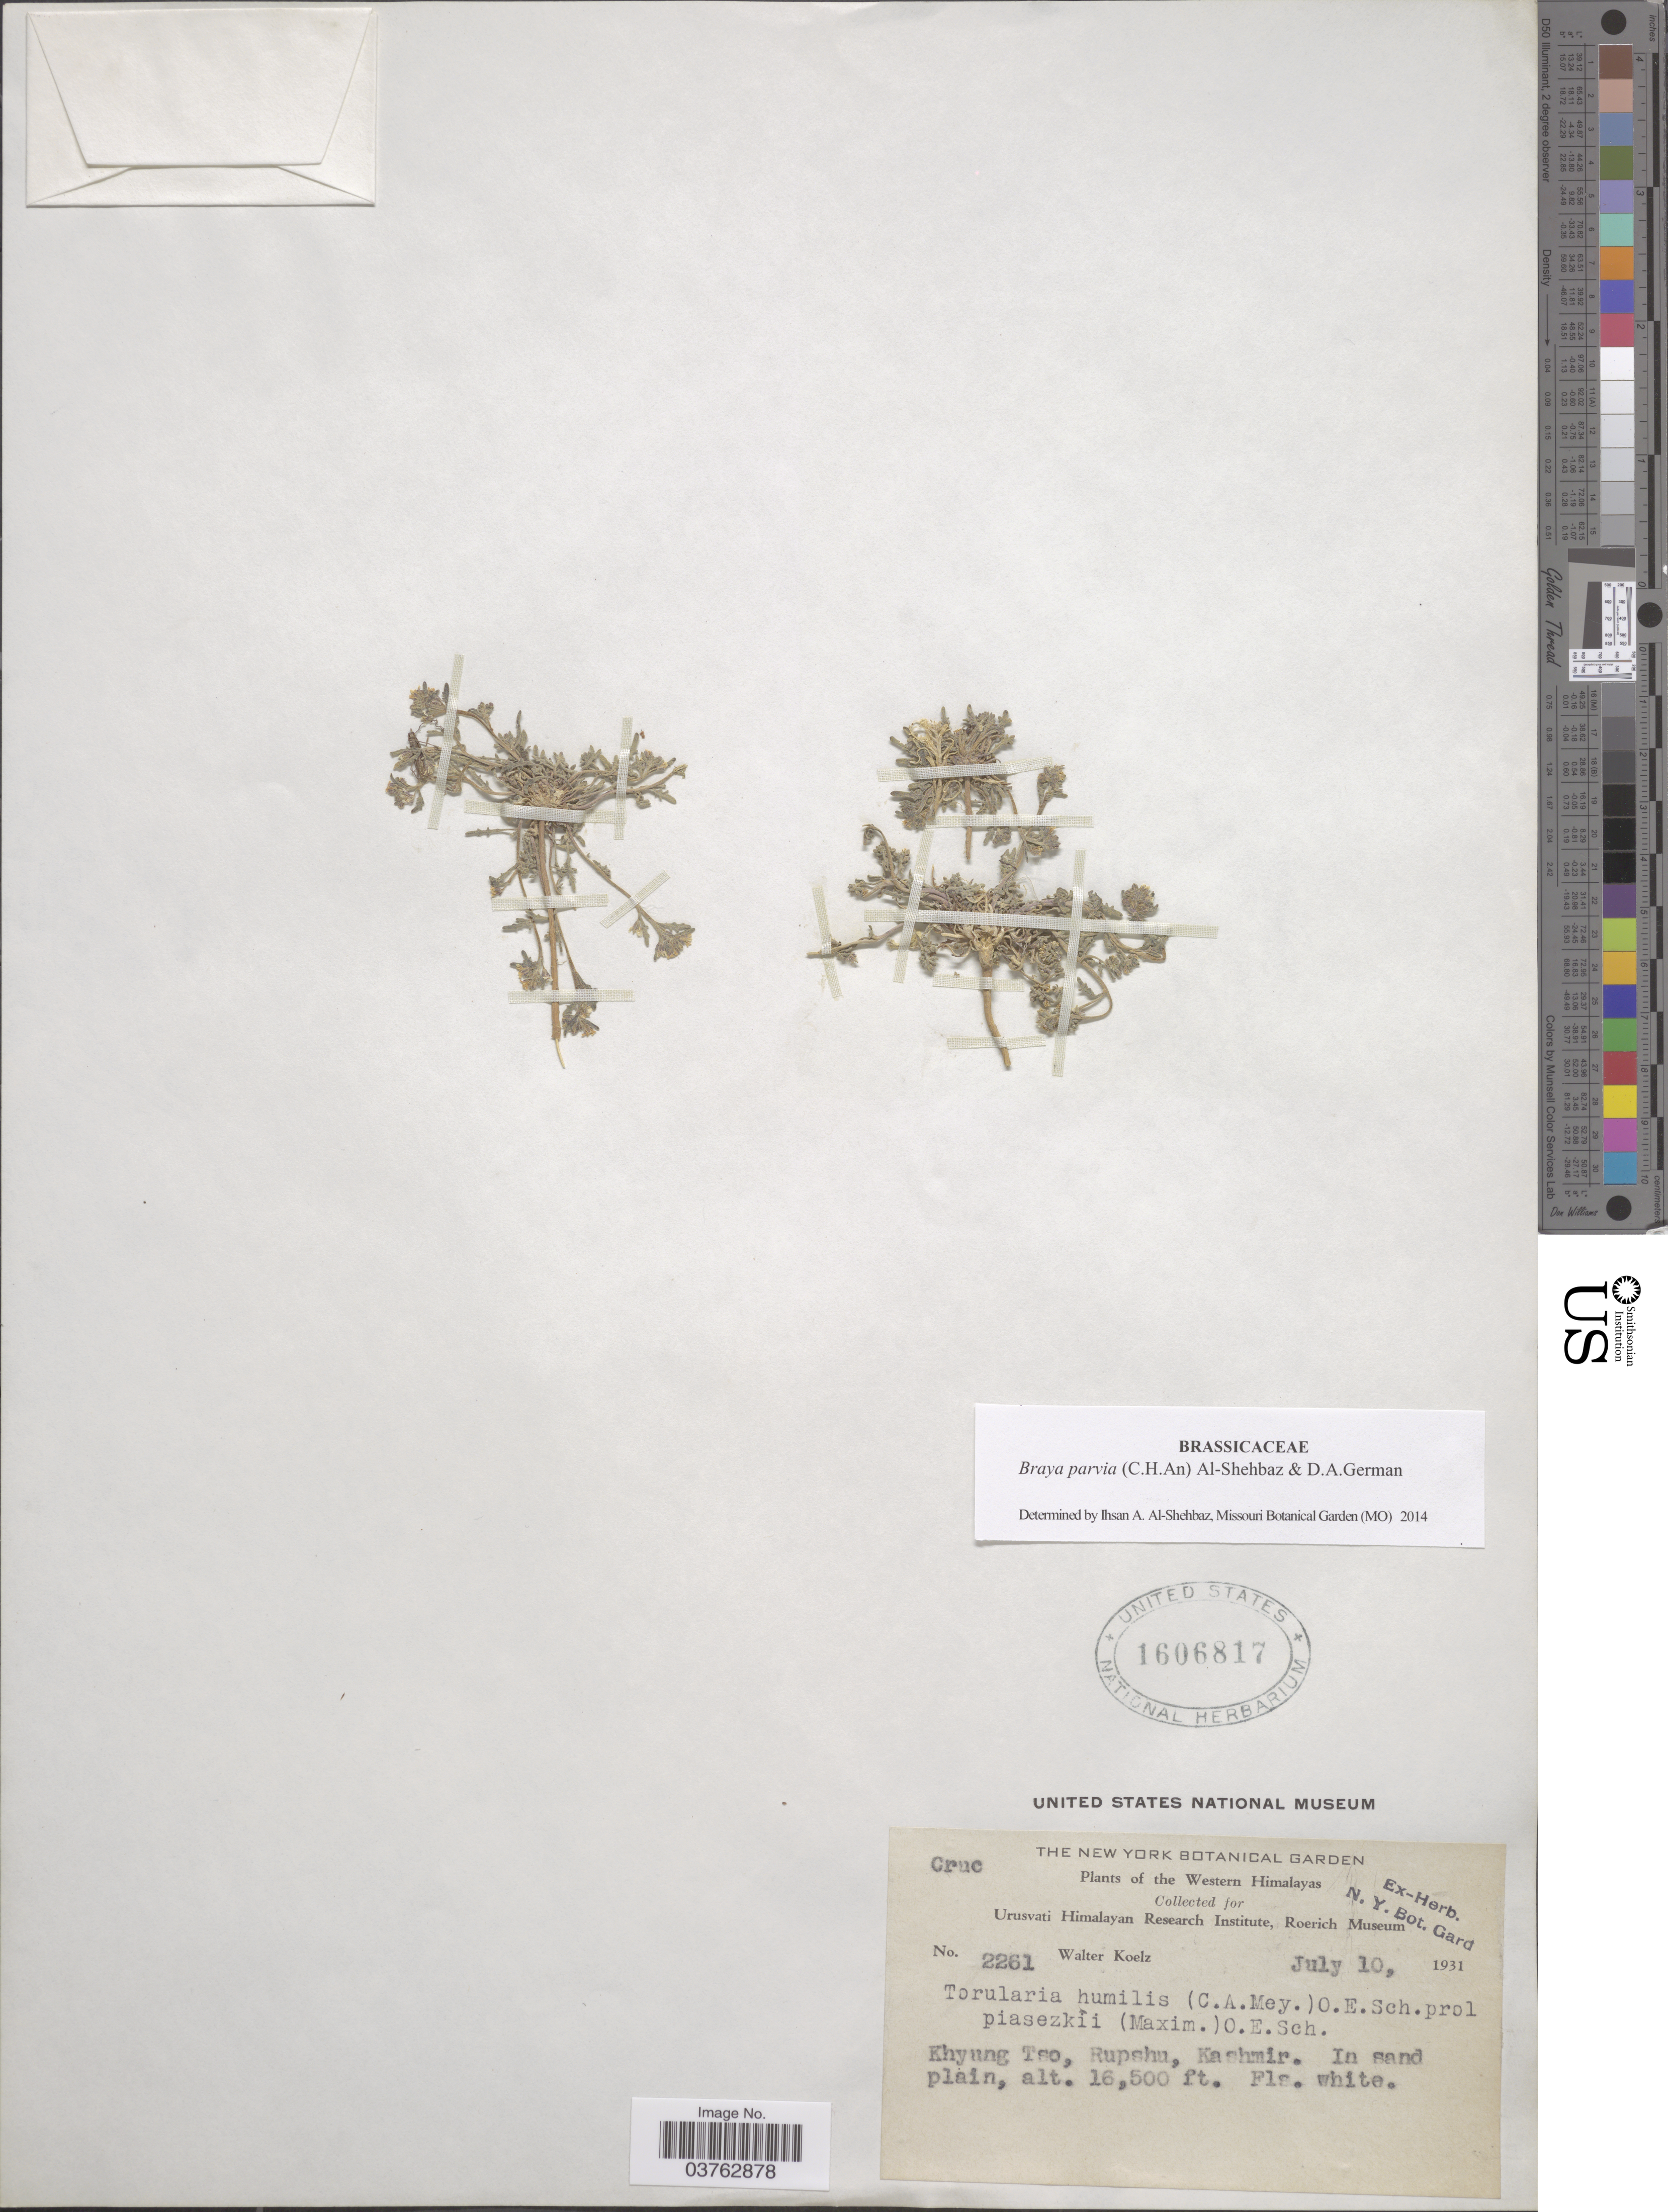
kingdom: Plantae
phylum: Tracheophyta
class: Magnoliopsida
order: Brassicales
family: Brassicaceae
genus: Braya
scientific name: Braya parvia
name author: (C. H. An) Al-Shehbaz & German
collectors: W. N. Koelz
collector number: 2261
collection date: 1931-07-10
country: India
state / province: Jammu and Kashmir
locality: Western Himalayas. Khyung Tso, Rupshu, Kashmir.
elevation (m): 5029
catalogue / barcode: US 1606817